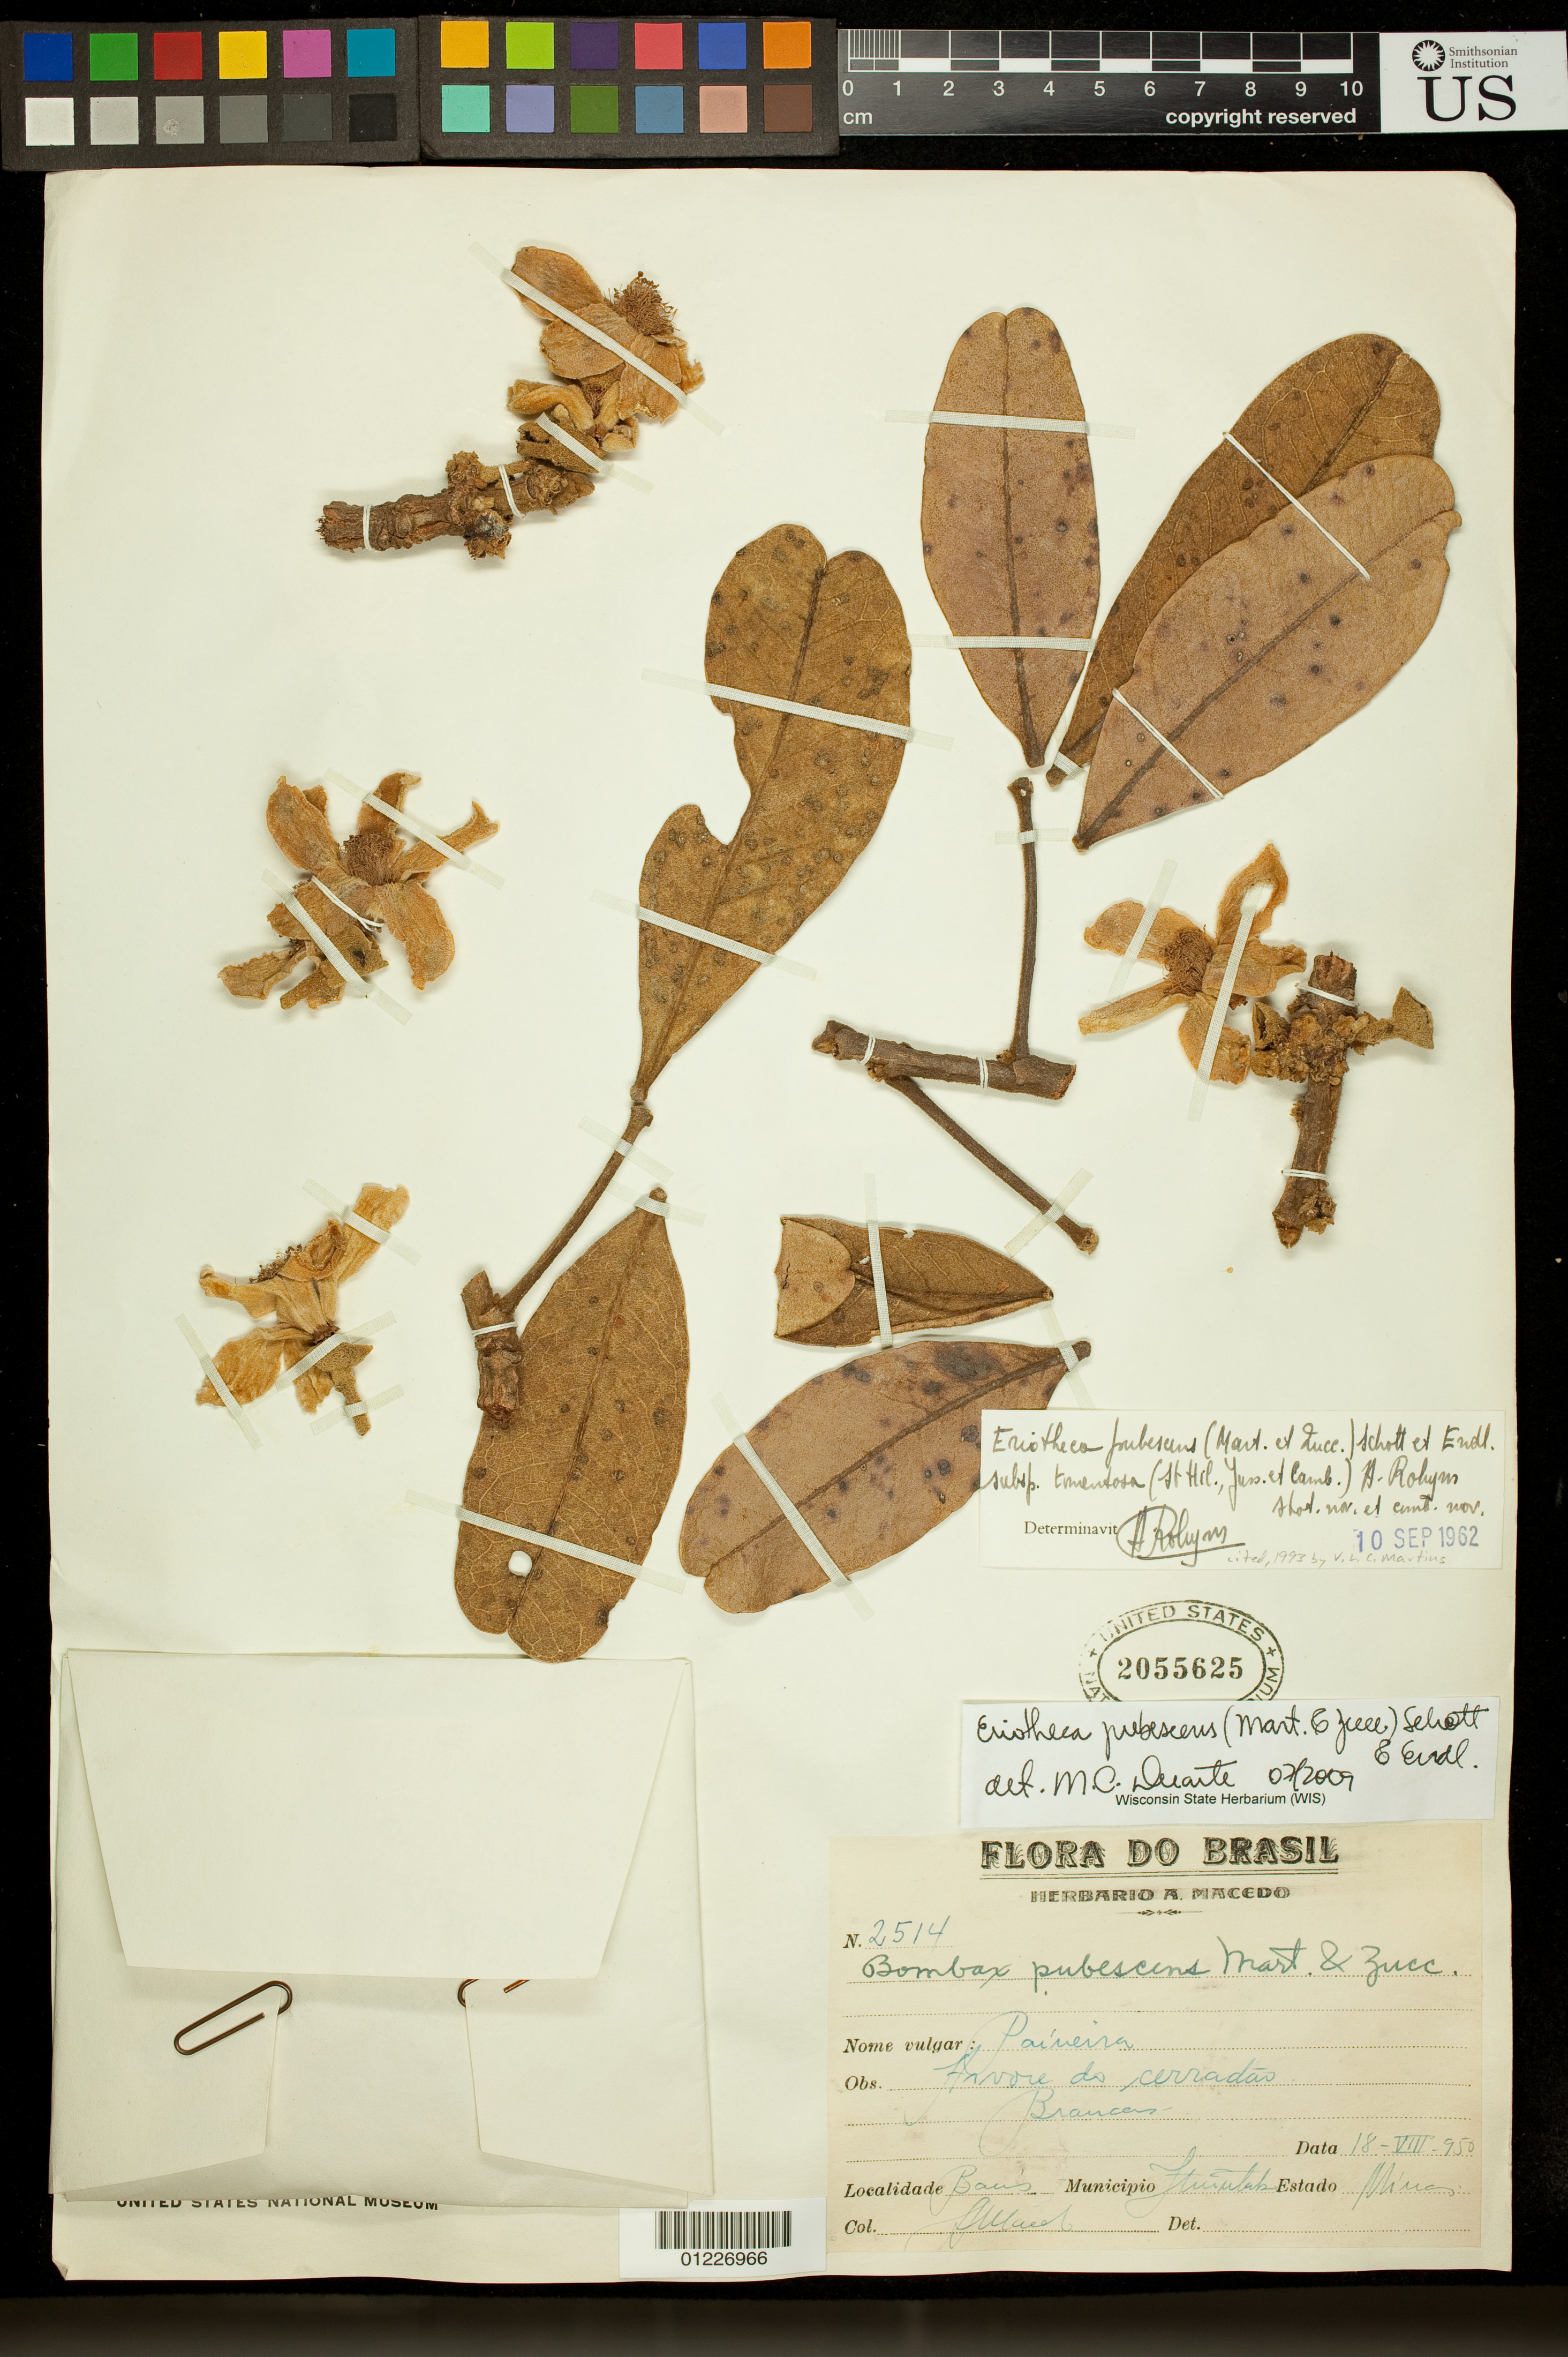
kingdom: Plantae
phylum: Tracheophyta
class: Magnoliopsida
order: Malvales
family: Malvaceae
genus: Pachira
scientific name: Pachira pubescens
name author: (Mart. & Zucc.) V.N. Yoshik. & M.C. Duarte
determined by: Dorr, Laurence J., Curator (BOT), Smithsonian Institution - National Museum of Natural History (UNITED STATES)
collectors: A. Macedo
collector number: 2514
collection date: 1950-08-18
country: Brazil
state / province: Minas Gerais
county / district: Ituiutaba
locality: Baús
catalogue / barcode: US 2055625